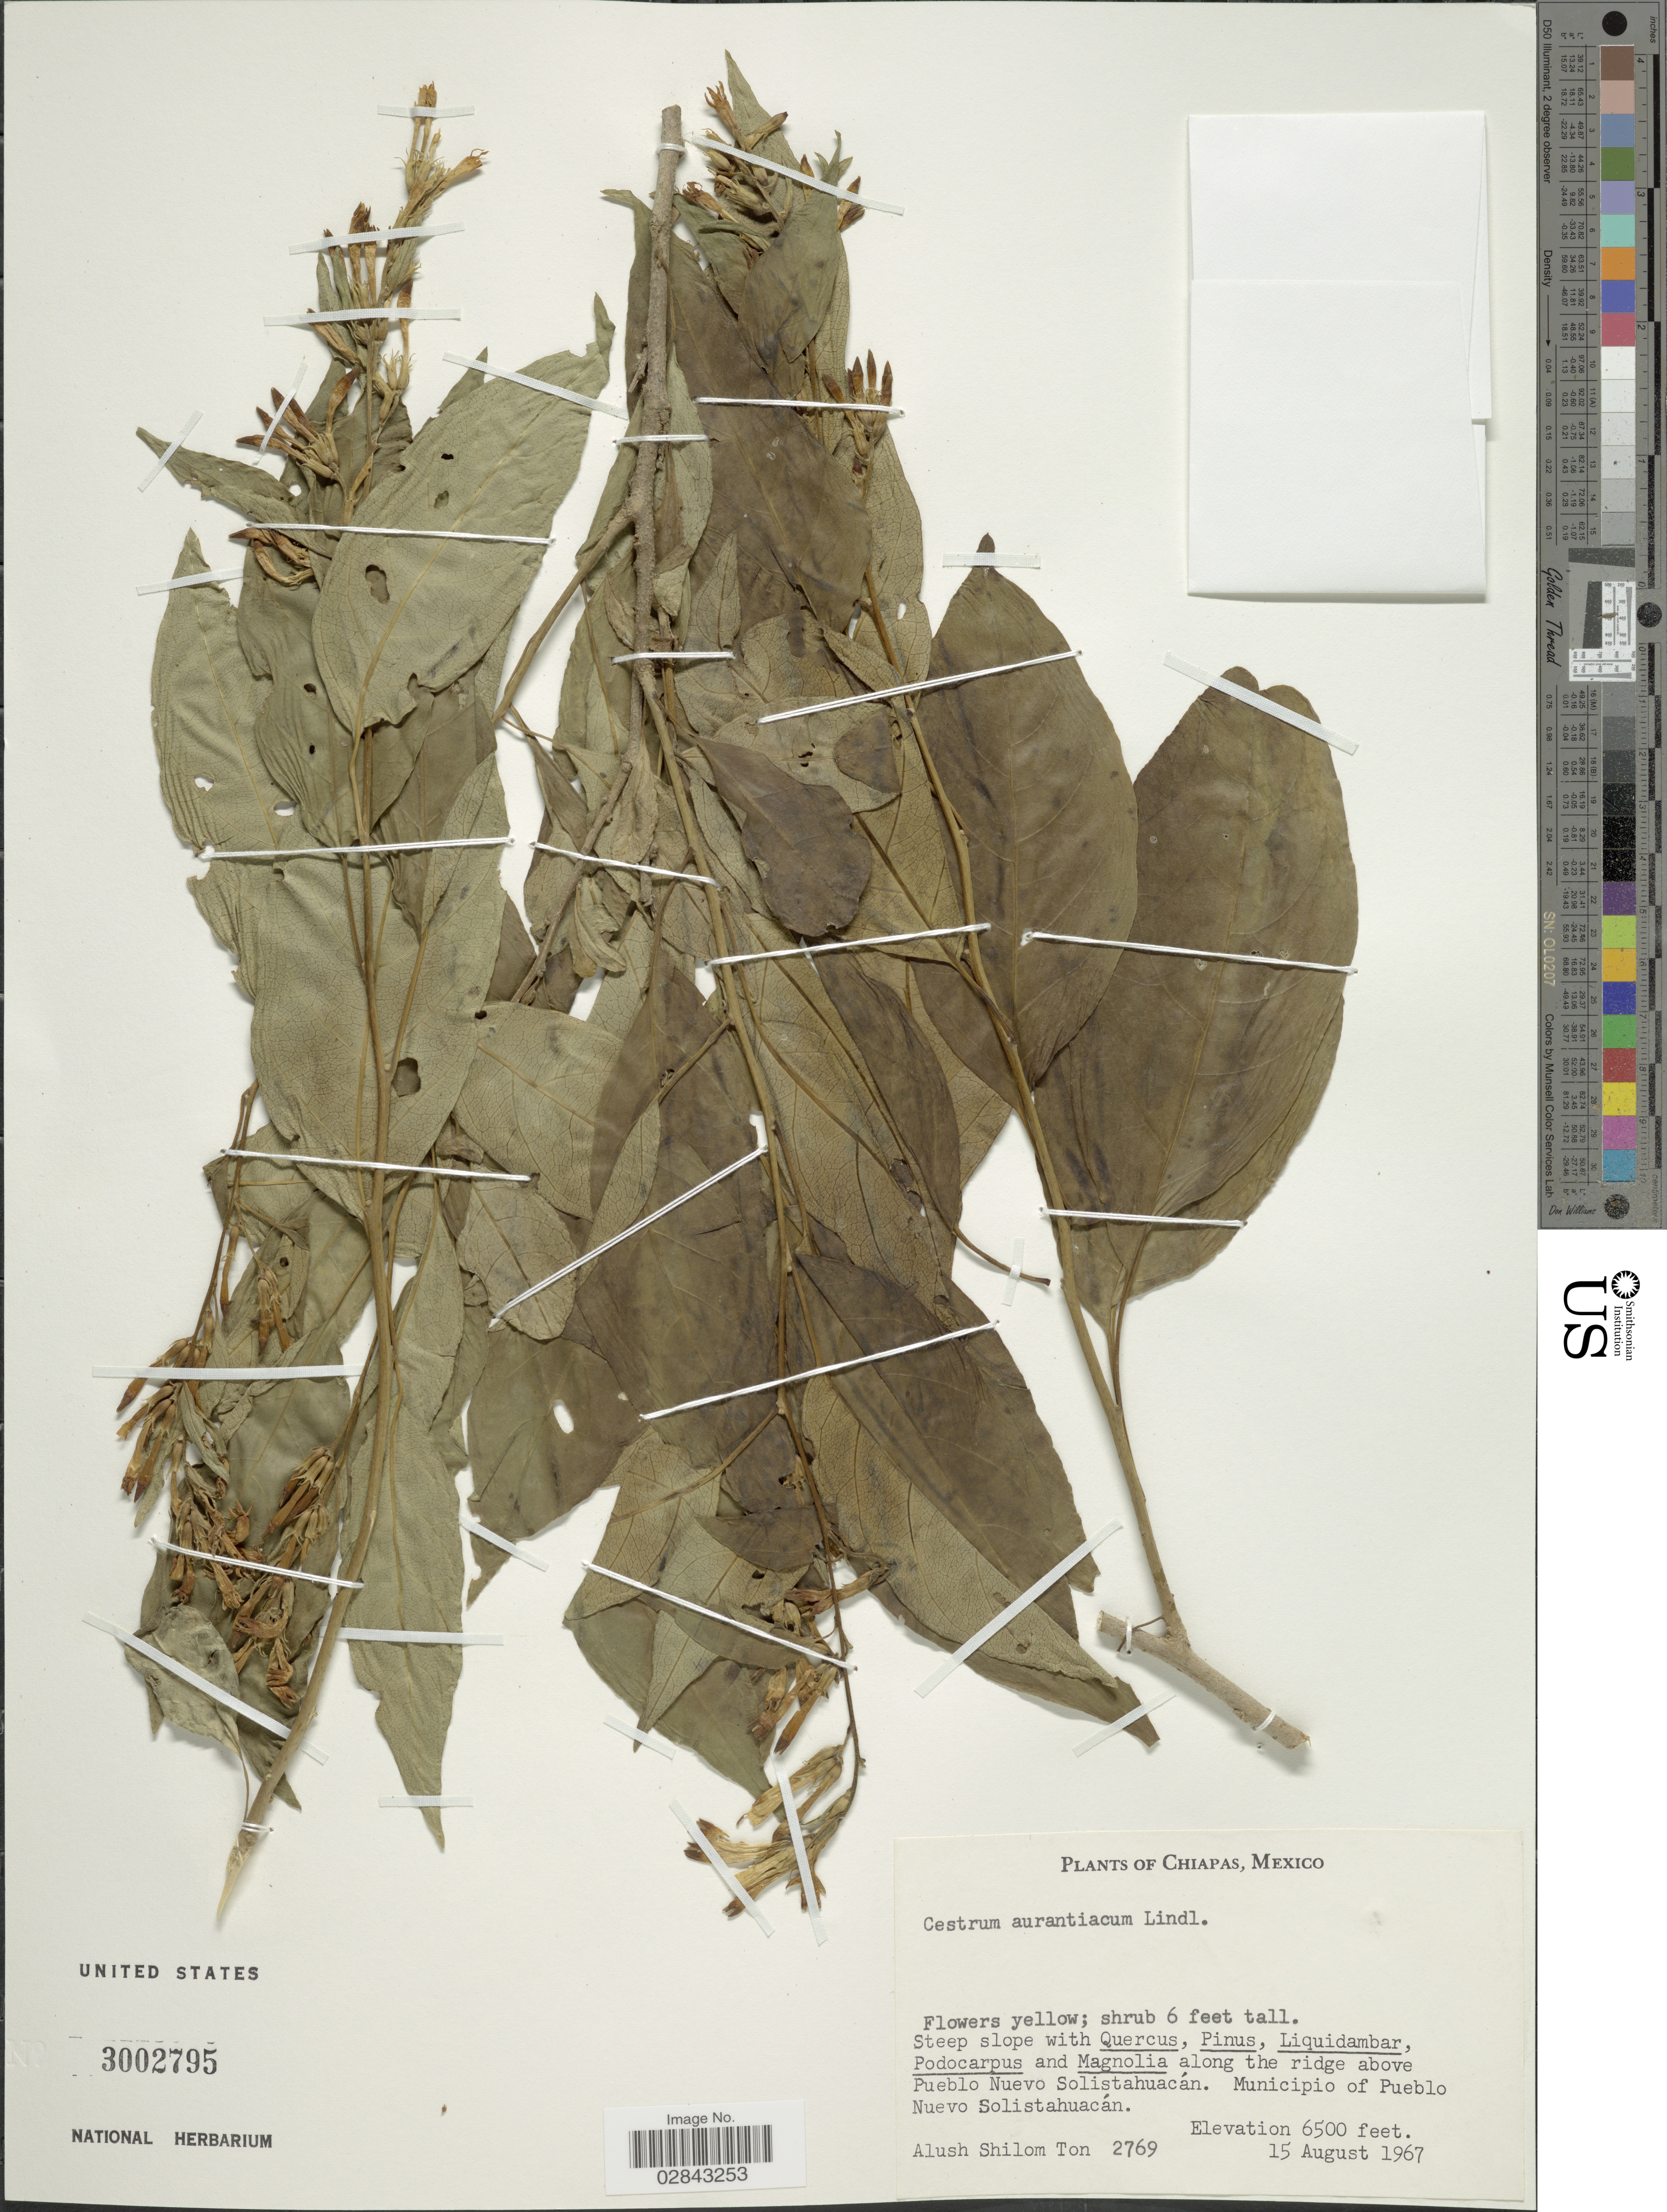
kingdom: Plantae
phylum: Tracheophyta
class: Magnoliopsida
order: Solanales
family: Solanaceae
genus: Cestrum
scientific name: Cestrum aurantiacum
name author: Lindley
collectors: A. M. Ton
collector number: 2769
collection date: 1967-08-15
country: Mexico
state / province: Chiapas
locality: Along the ridge above Pueblo Nuevo Solistahuacán. Municipio of Pueblo Nuevo Solistahuacán.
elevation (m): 1981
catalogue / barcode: US 3002795